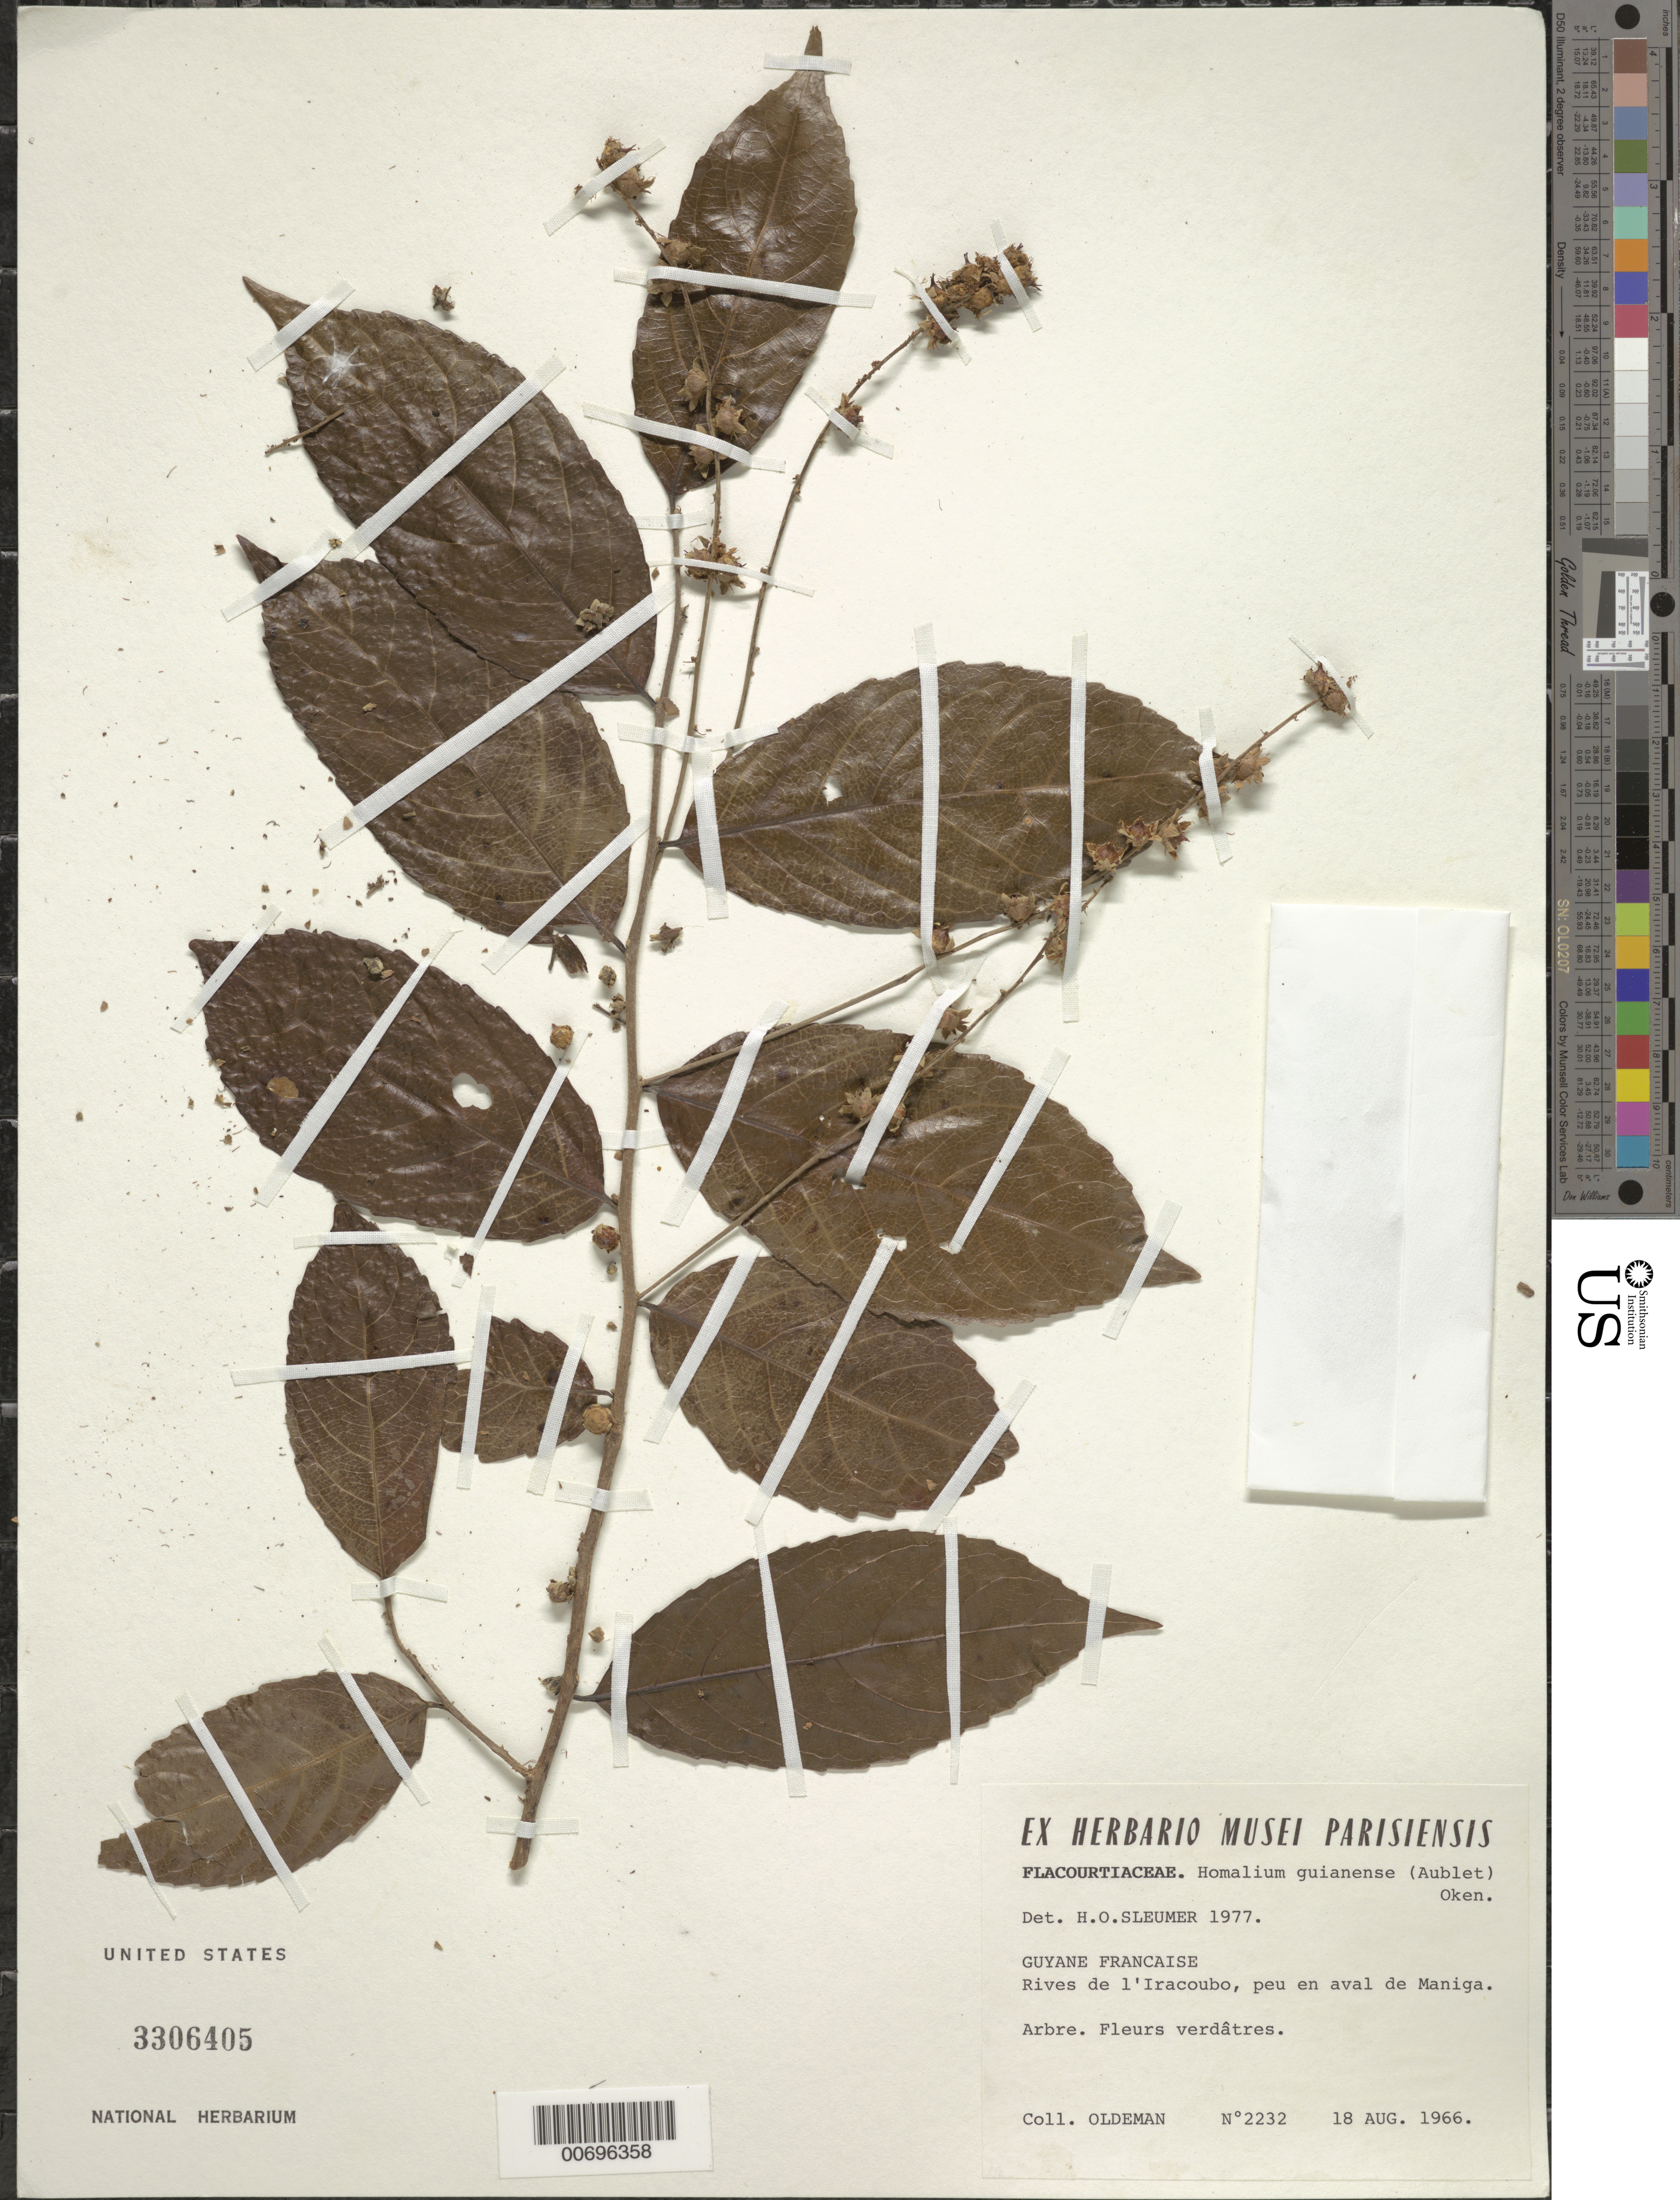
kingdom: Plantae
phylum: Tracheophyta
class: Magnoliopsida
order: Malpighiales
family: Salicaceae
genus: Homalium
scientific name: Homalium guianense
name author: (Aubl.) Oken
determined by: Sleumer, H. O.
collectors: R. Oldeman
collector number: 2232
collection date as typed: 18-Aug-66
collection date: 1966-08-18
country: French Guiana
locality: Rives de l'Iracoubo, peu en aval de Maniga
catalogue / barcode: US 3306405